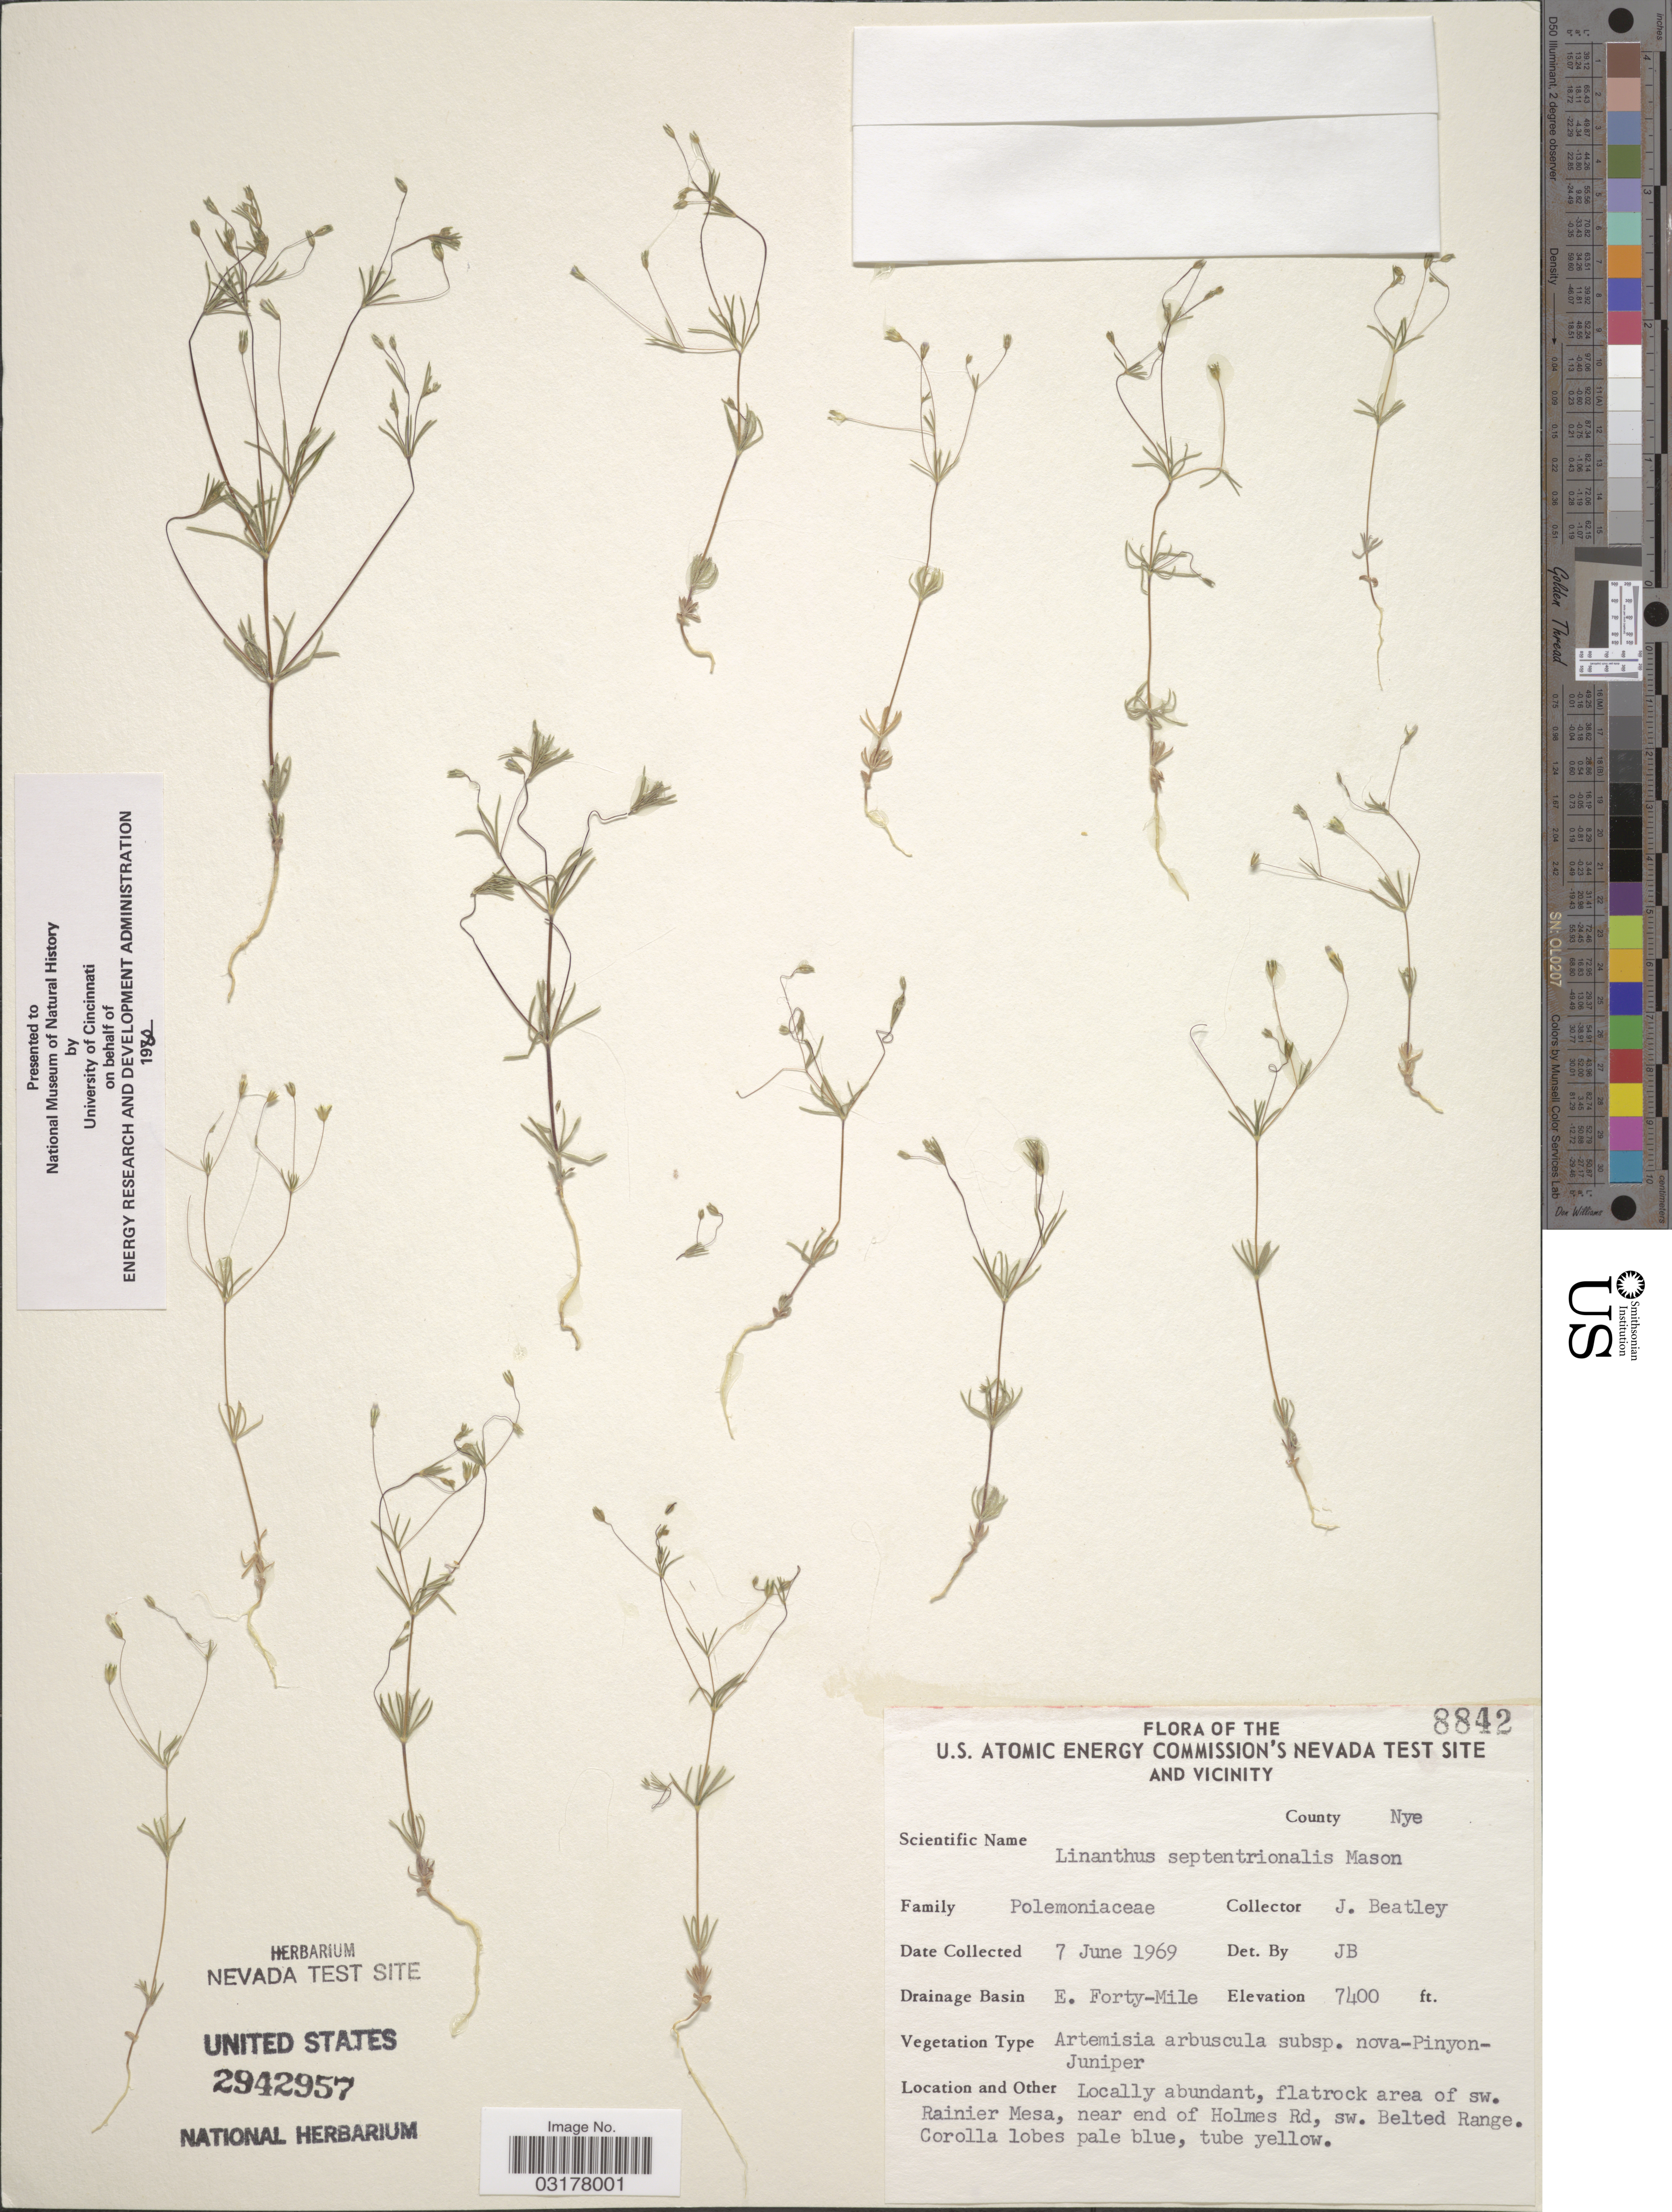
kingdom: Plantae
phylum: Tracheophyta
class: Magnoliopsida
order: Ericales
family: Polemoniaceae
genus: Leptosiphon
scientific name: Leptosiphon septentrionalis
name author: (H. Mason) J.M. Porter & L.A. Johnson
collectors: J. C. Beatley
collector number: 8842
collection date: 1969-06-07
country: United States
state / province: Nevada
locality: U.S. Atomic Energy Commission's Nevada Test Site and Vicinity, County Nye, Drainage Basin E. Forty-Mile, flatrock area of sw. Rainier Mesa, near end of Holmes Rd, sw. Belted Range.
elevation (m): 2256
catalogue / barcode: US 2942957